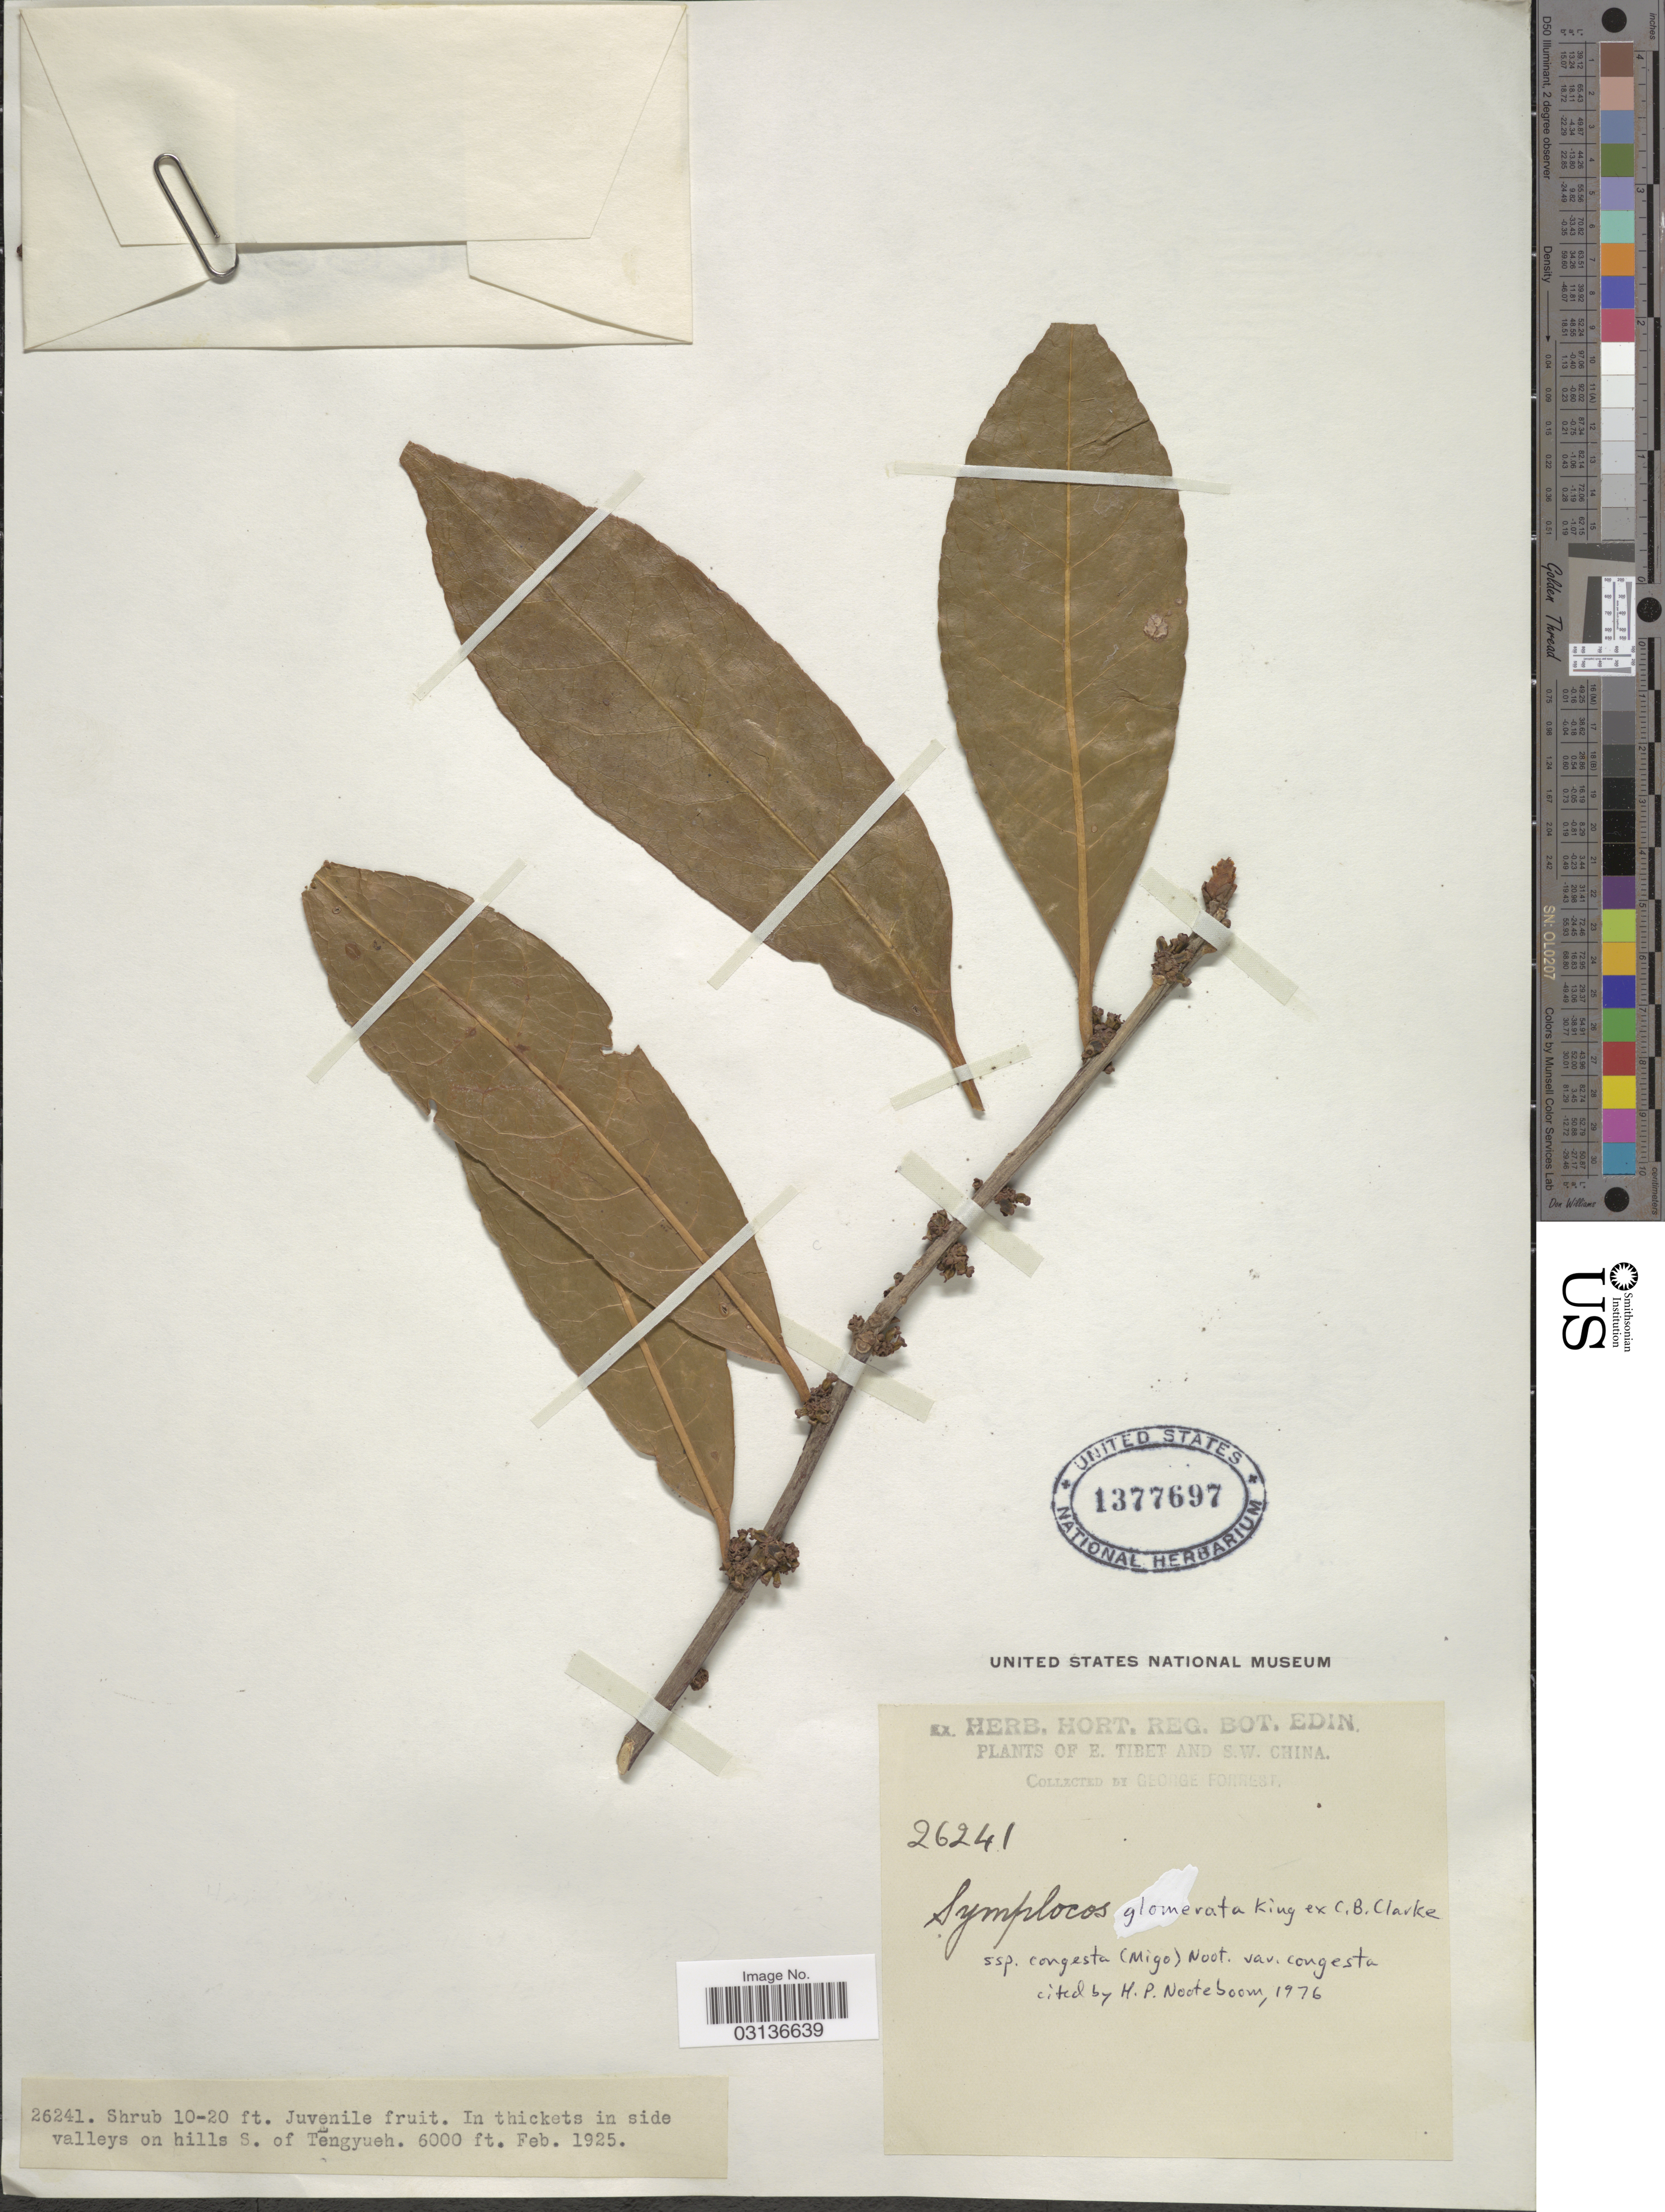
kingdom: Plantae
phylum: Tracheophyta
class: Magnoliopsida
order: Ericales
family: Symplocaceae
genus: Symplocos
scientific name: Symplocos glomerata subsp. congesta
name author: (Benth.) Noot.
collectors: G. Forrest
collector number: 26241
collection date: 1925-02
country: China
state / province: Xizang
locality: E. Tibet and S.W. China. In thickets in side valleys on hills S. of Tengyueh.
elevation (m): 1829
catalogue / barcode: US 1377697